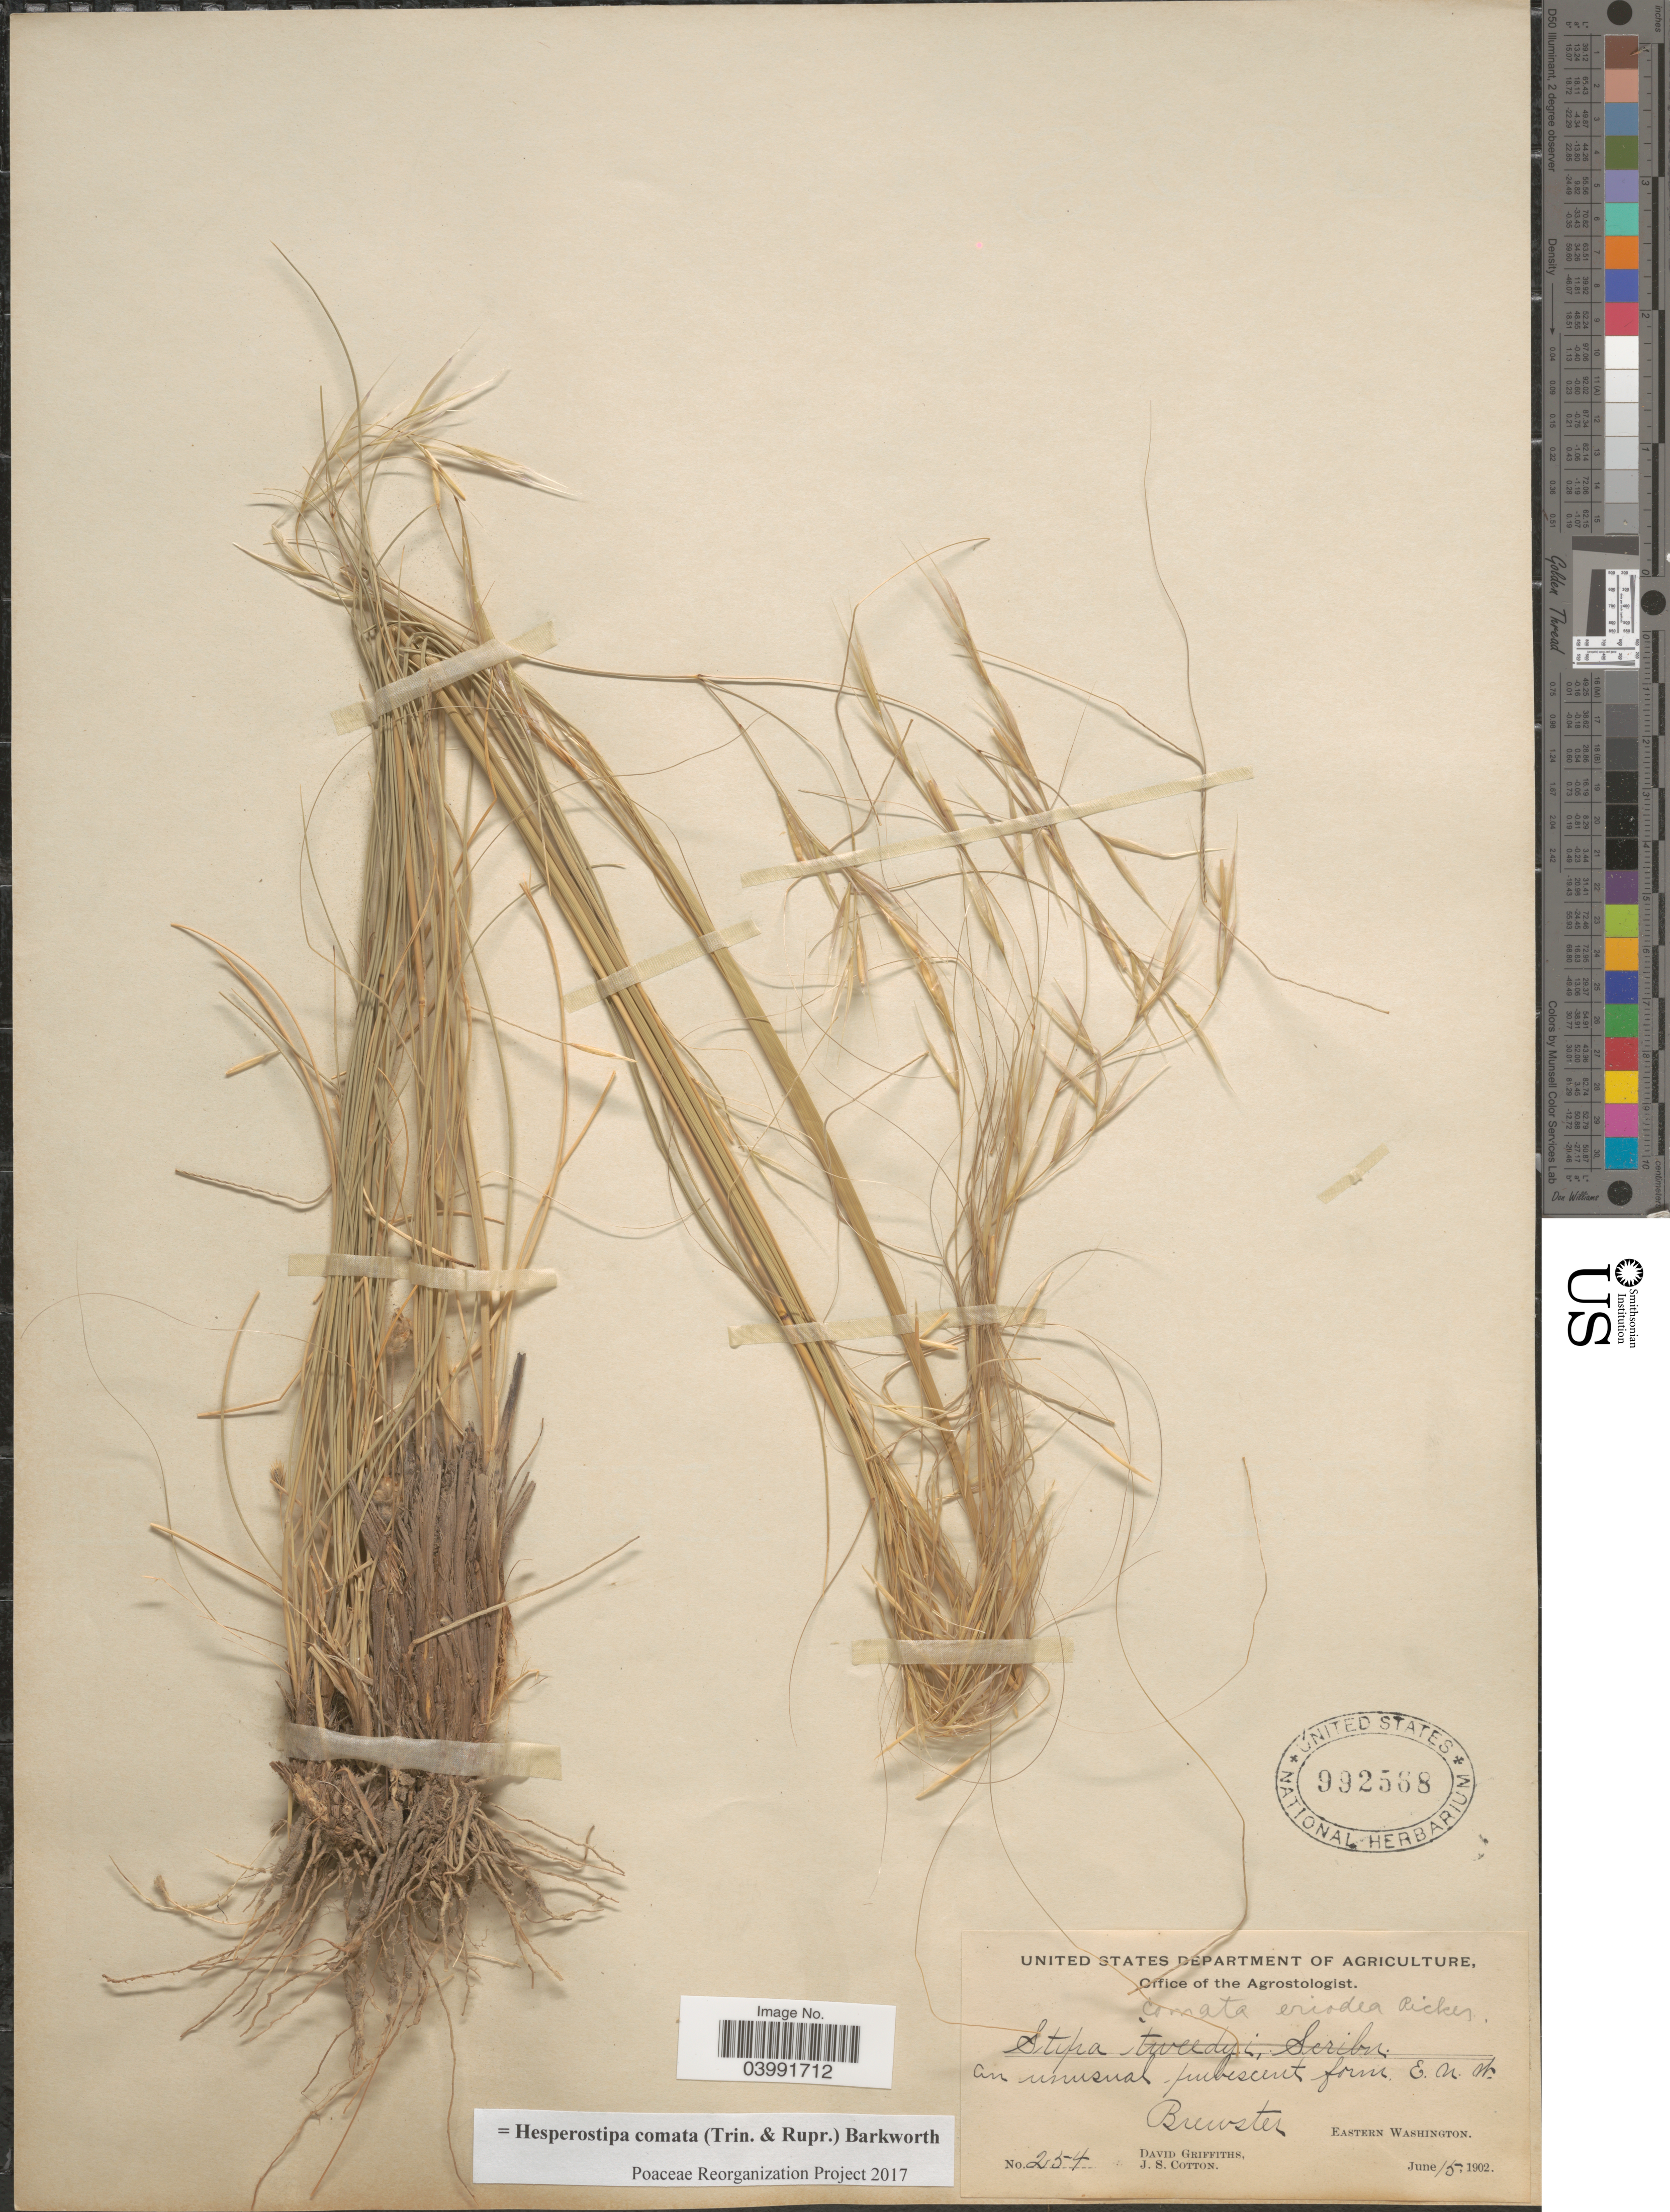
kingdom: Plantae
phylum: Tracheophyta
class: Liliopsida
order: Poales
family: Poaceae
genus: Hesperostipa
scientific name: Hesperostipa comata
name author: (Trin. & Rupr.) Barkworth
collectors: D. Griffiths & J. S. Cotton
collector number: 254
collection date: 1902-06-15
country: United States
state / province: Washington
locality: Brewster. Eastern Washington.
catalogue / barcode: US 992568